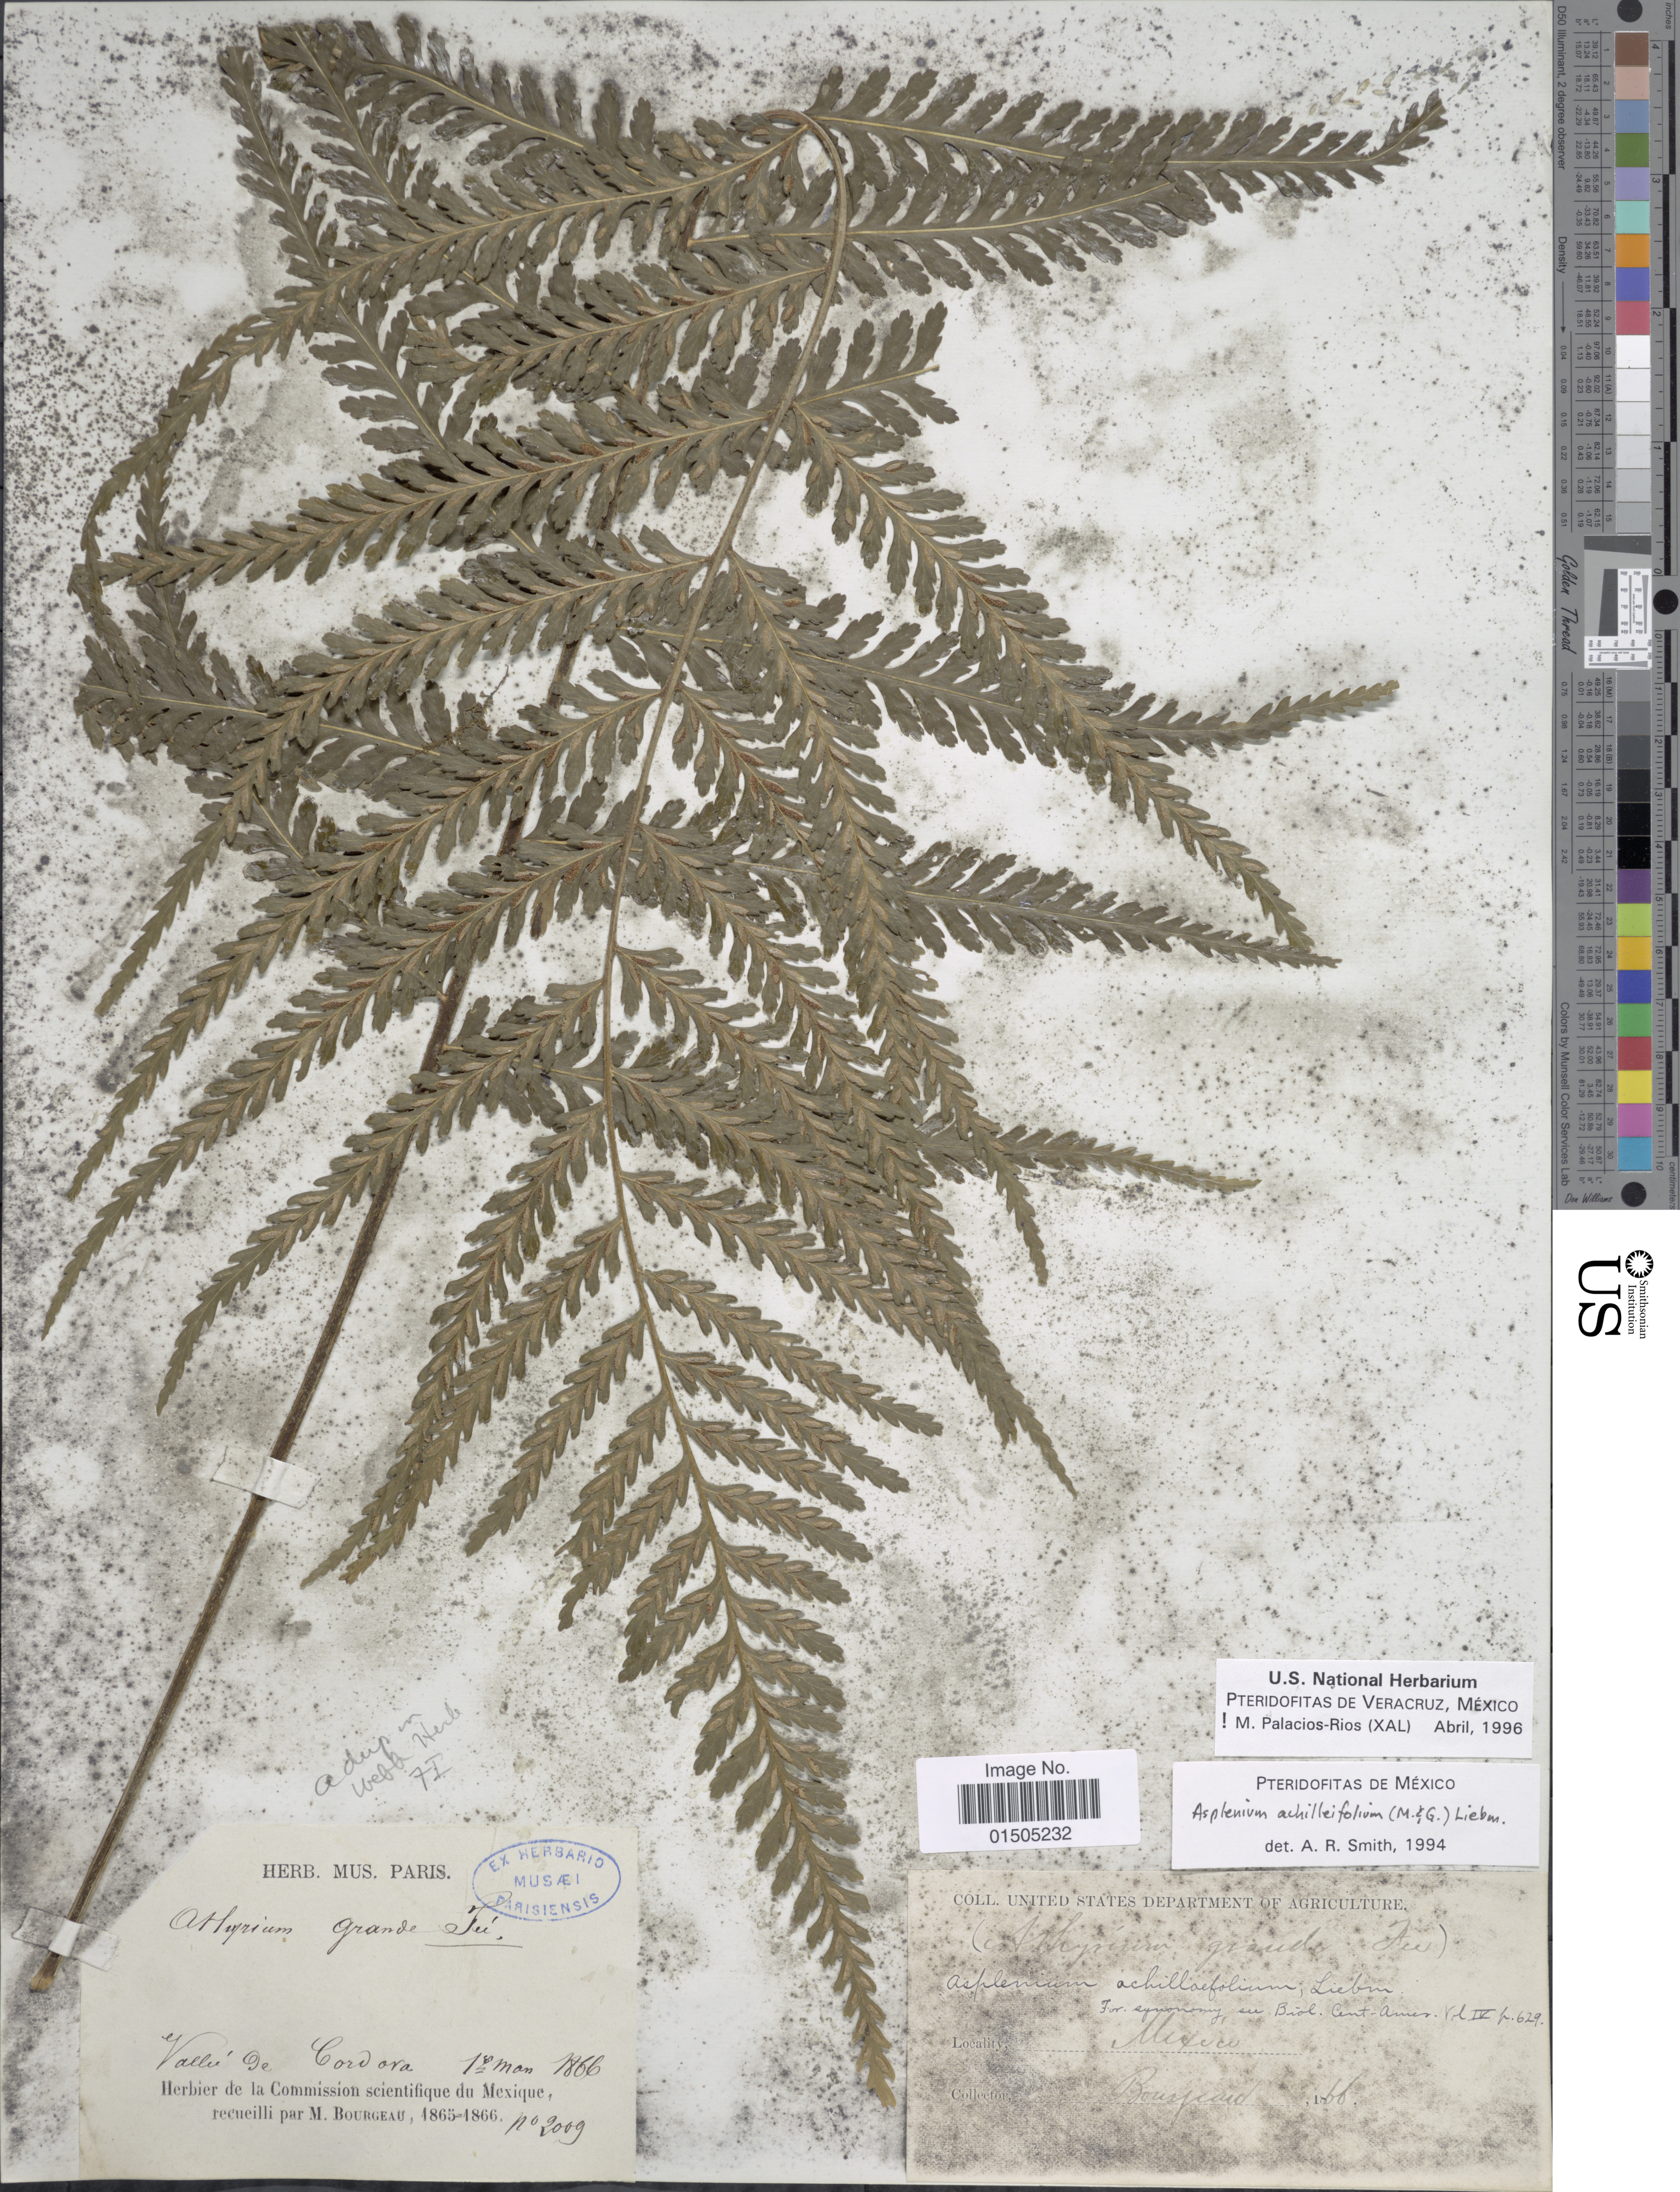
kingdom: Plantae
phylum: Tracheophyta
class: Polypodiopsida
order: Polypodiales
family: Aspleniaceae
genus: Asplenium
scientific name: Asplenium achilleifolium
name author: (M. Martens & Galeotti) Liebm.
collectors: M. Bourgeau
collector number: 2009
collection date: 1866-03-01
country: Mexico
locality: Valleé de Cordova.